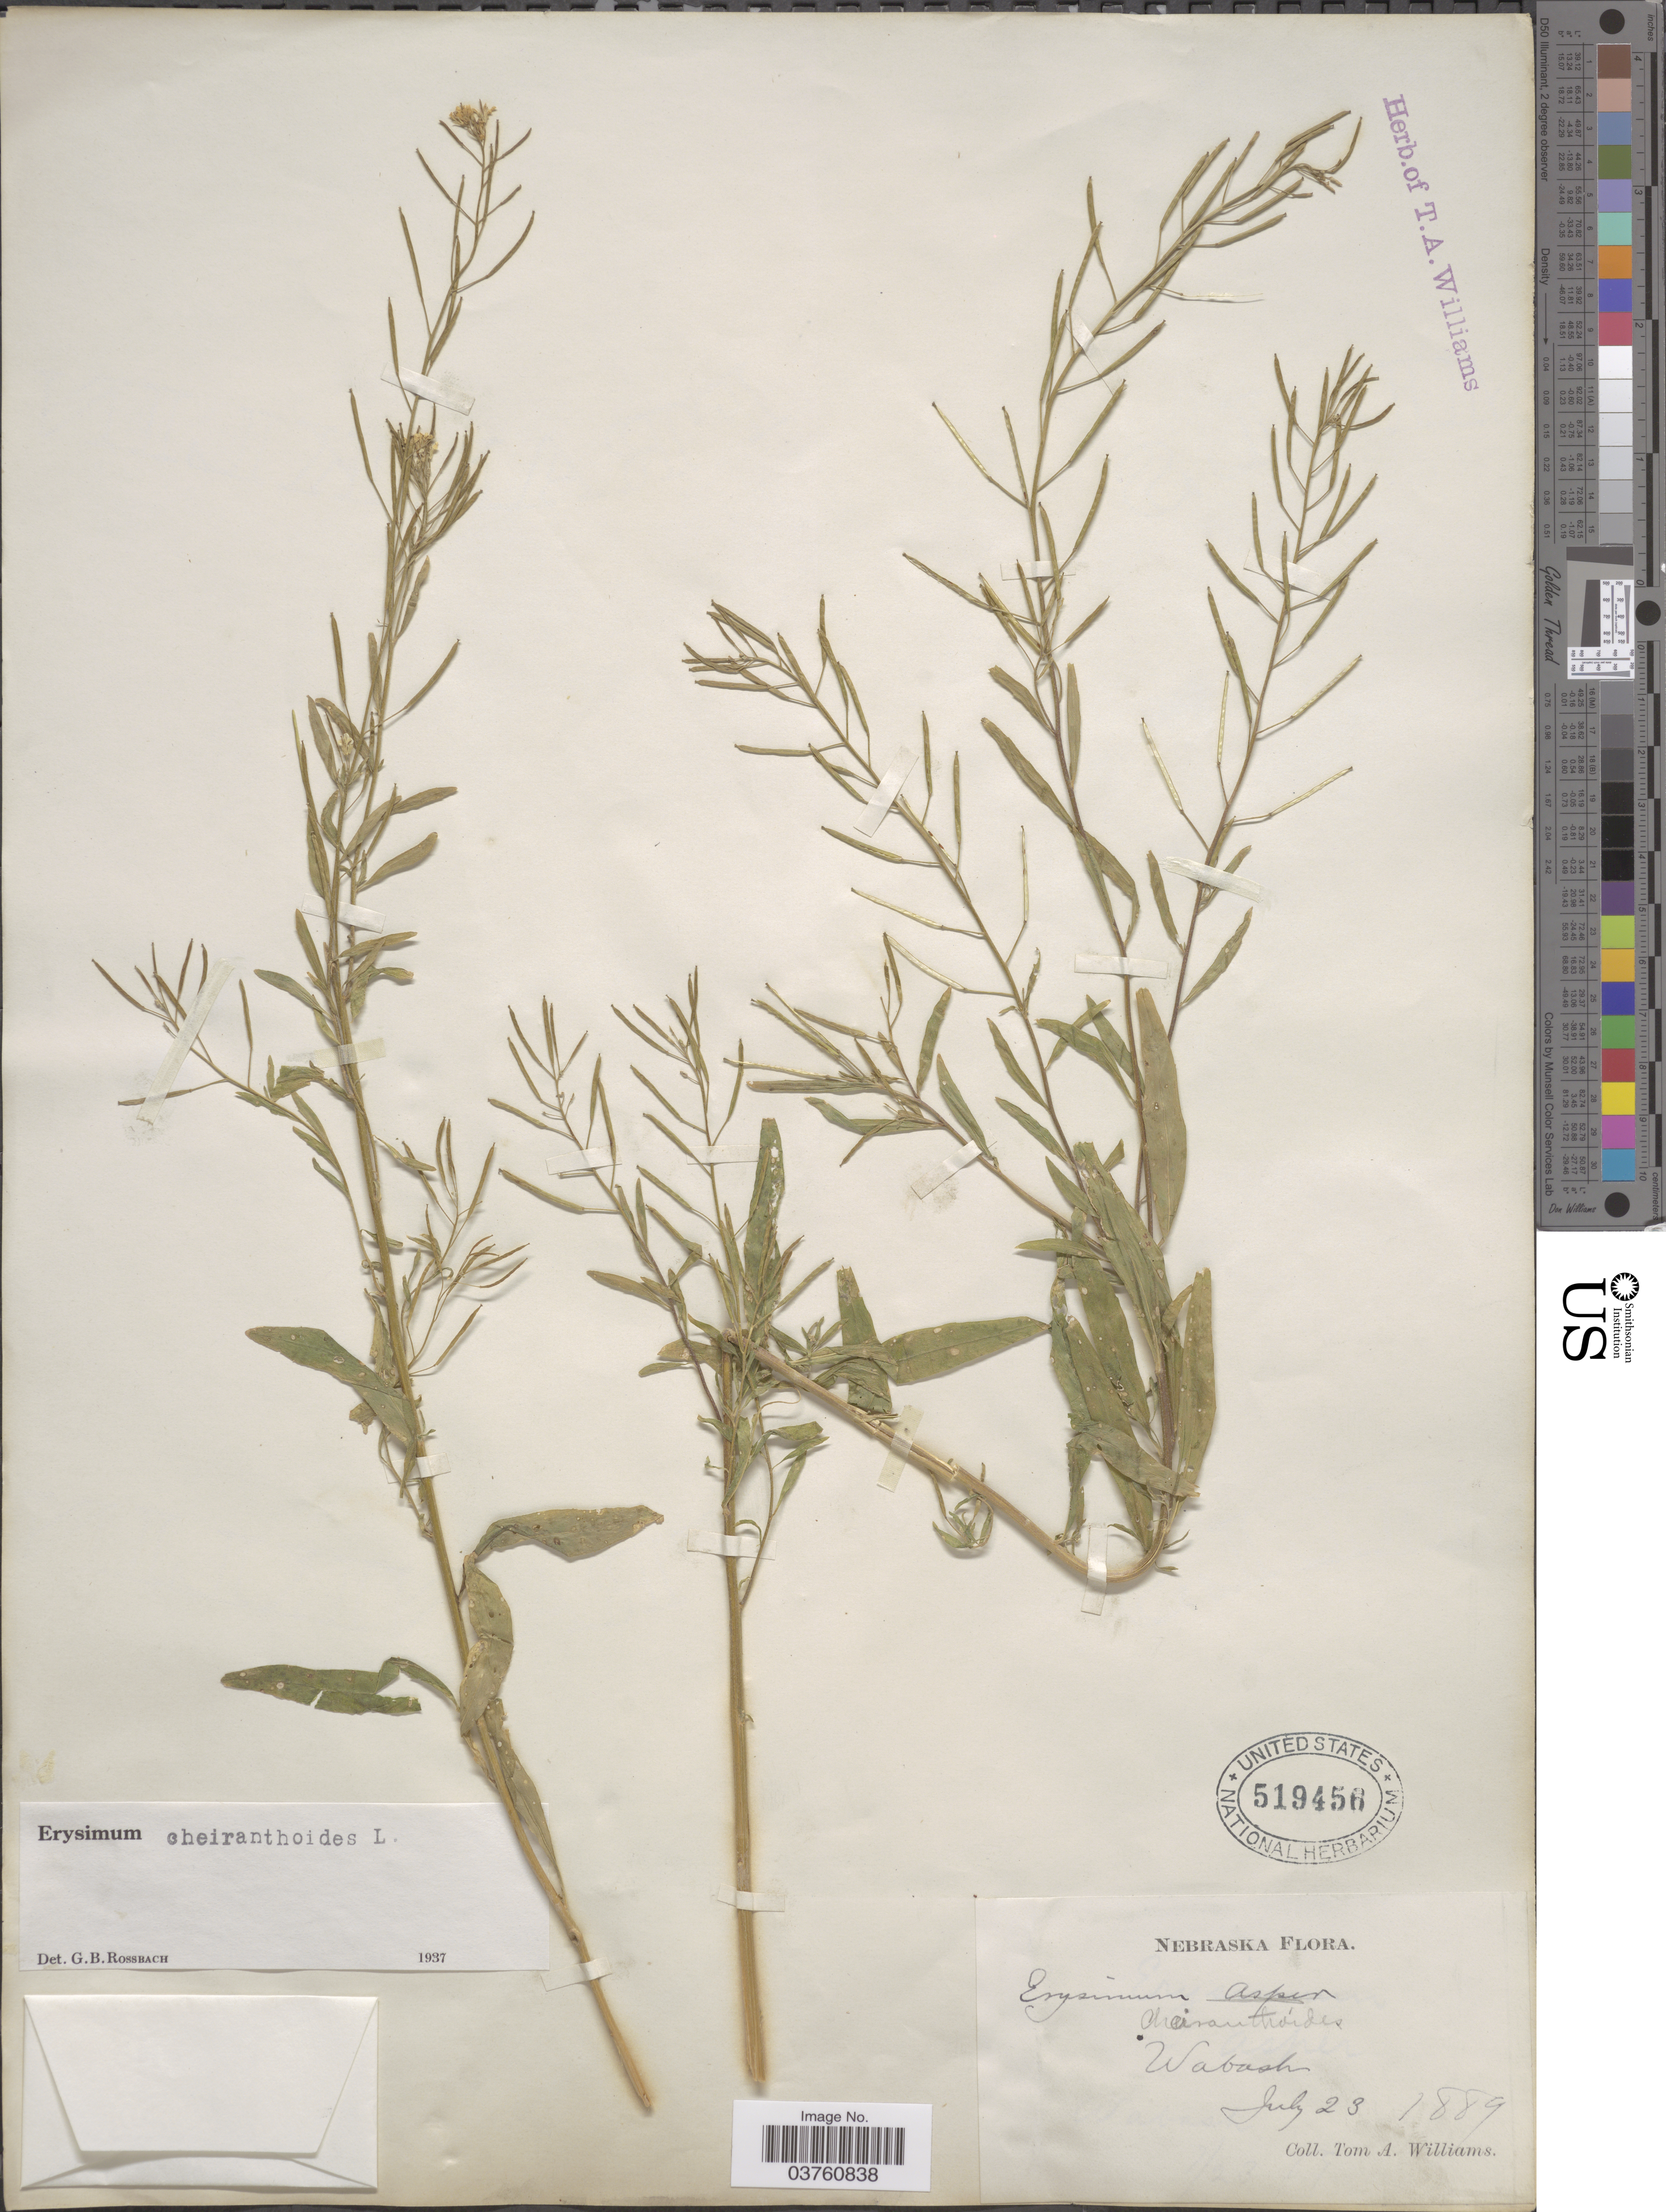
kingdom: Plantae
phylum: Tracheophyta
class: Magnoliopsida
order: Brassicales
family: Brassicaceae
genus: Erysimum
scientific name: Erysimum cheiranthoides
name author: L.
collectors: T. Williams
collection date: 1889-07-23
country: United States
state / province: Nebraska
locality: Wabash.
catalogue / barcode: US 519456